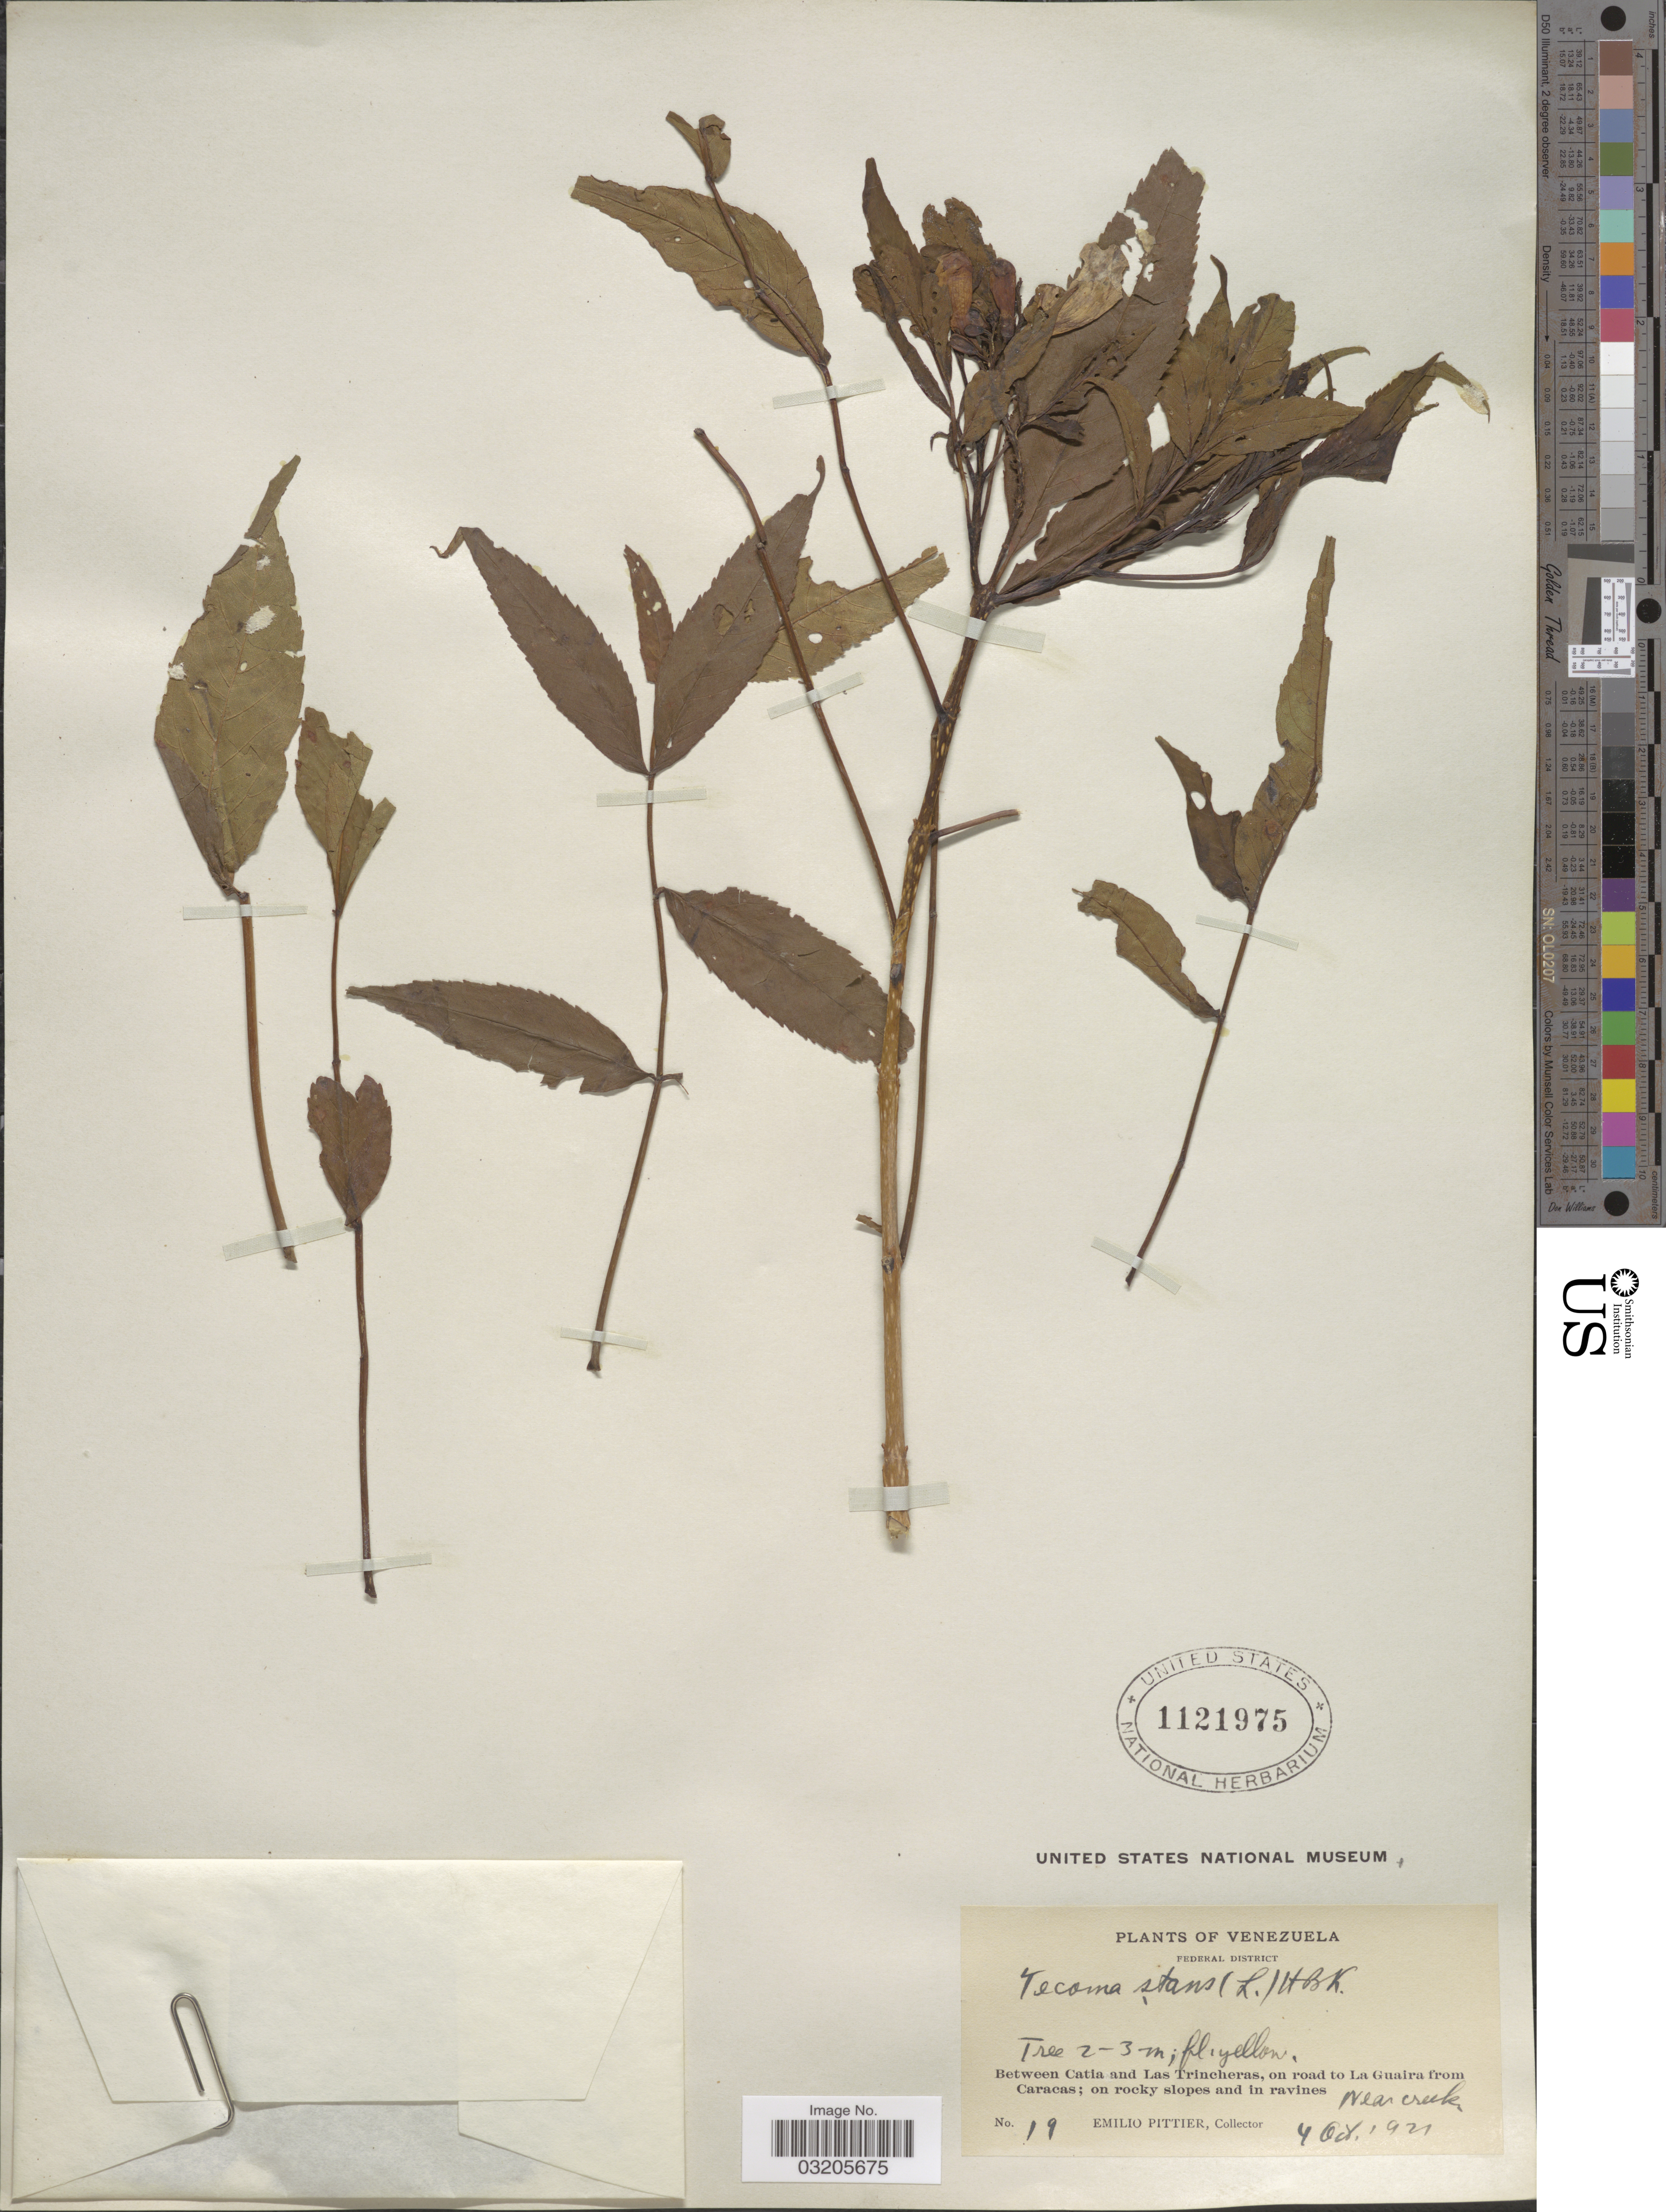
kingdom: Plantae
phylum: Tracheophyta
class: Magnoliopsida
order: Lamiales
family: Bignoniaceae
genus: Tecoma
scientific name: Tecoma stans var. stans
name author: (L.) Juss. ex Kunth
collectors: E. Pittier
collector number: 19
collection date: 1921-10-04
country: Venezuela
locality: Federal District. Between Catia and Las Trincheras, on road to La Guaira from Caracas; on rocky slopes and in ravines near creek.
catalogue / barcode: US 1121975